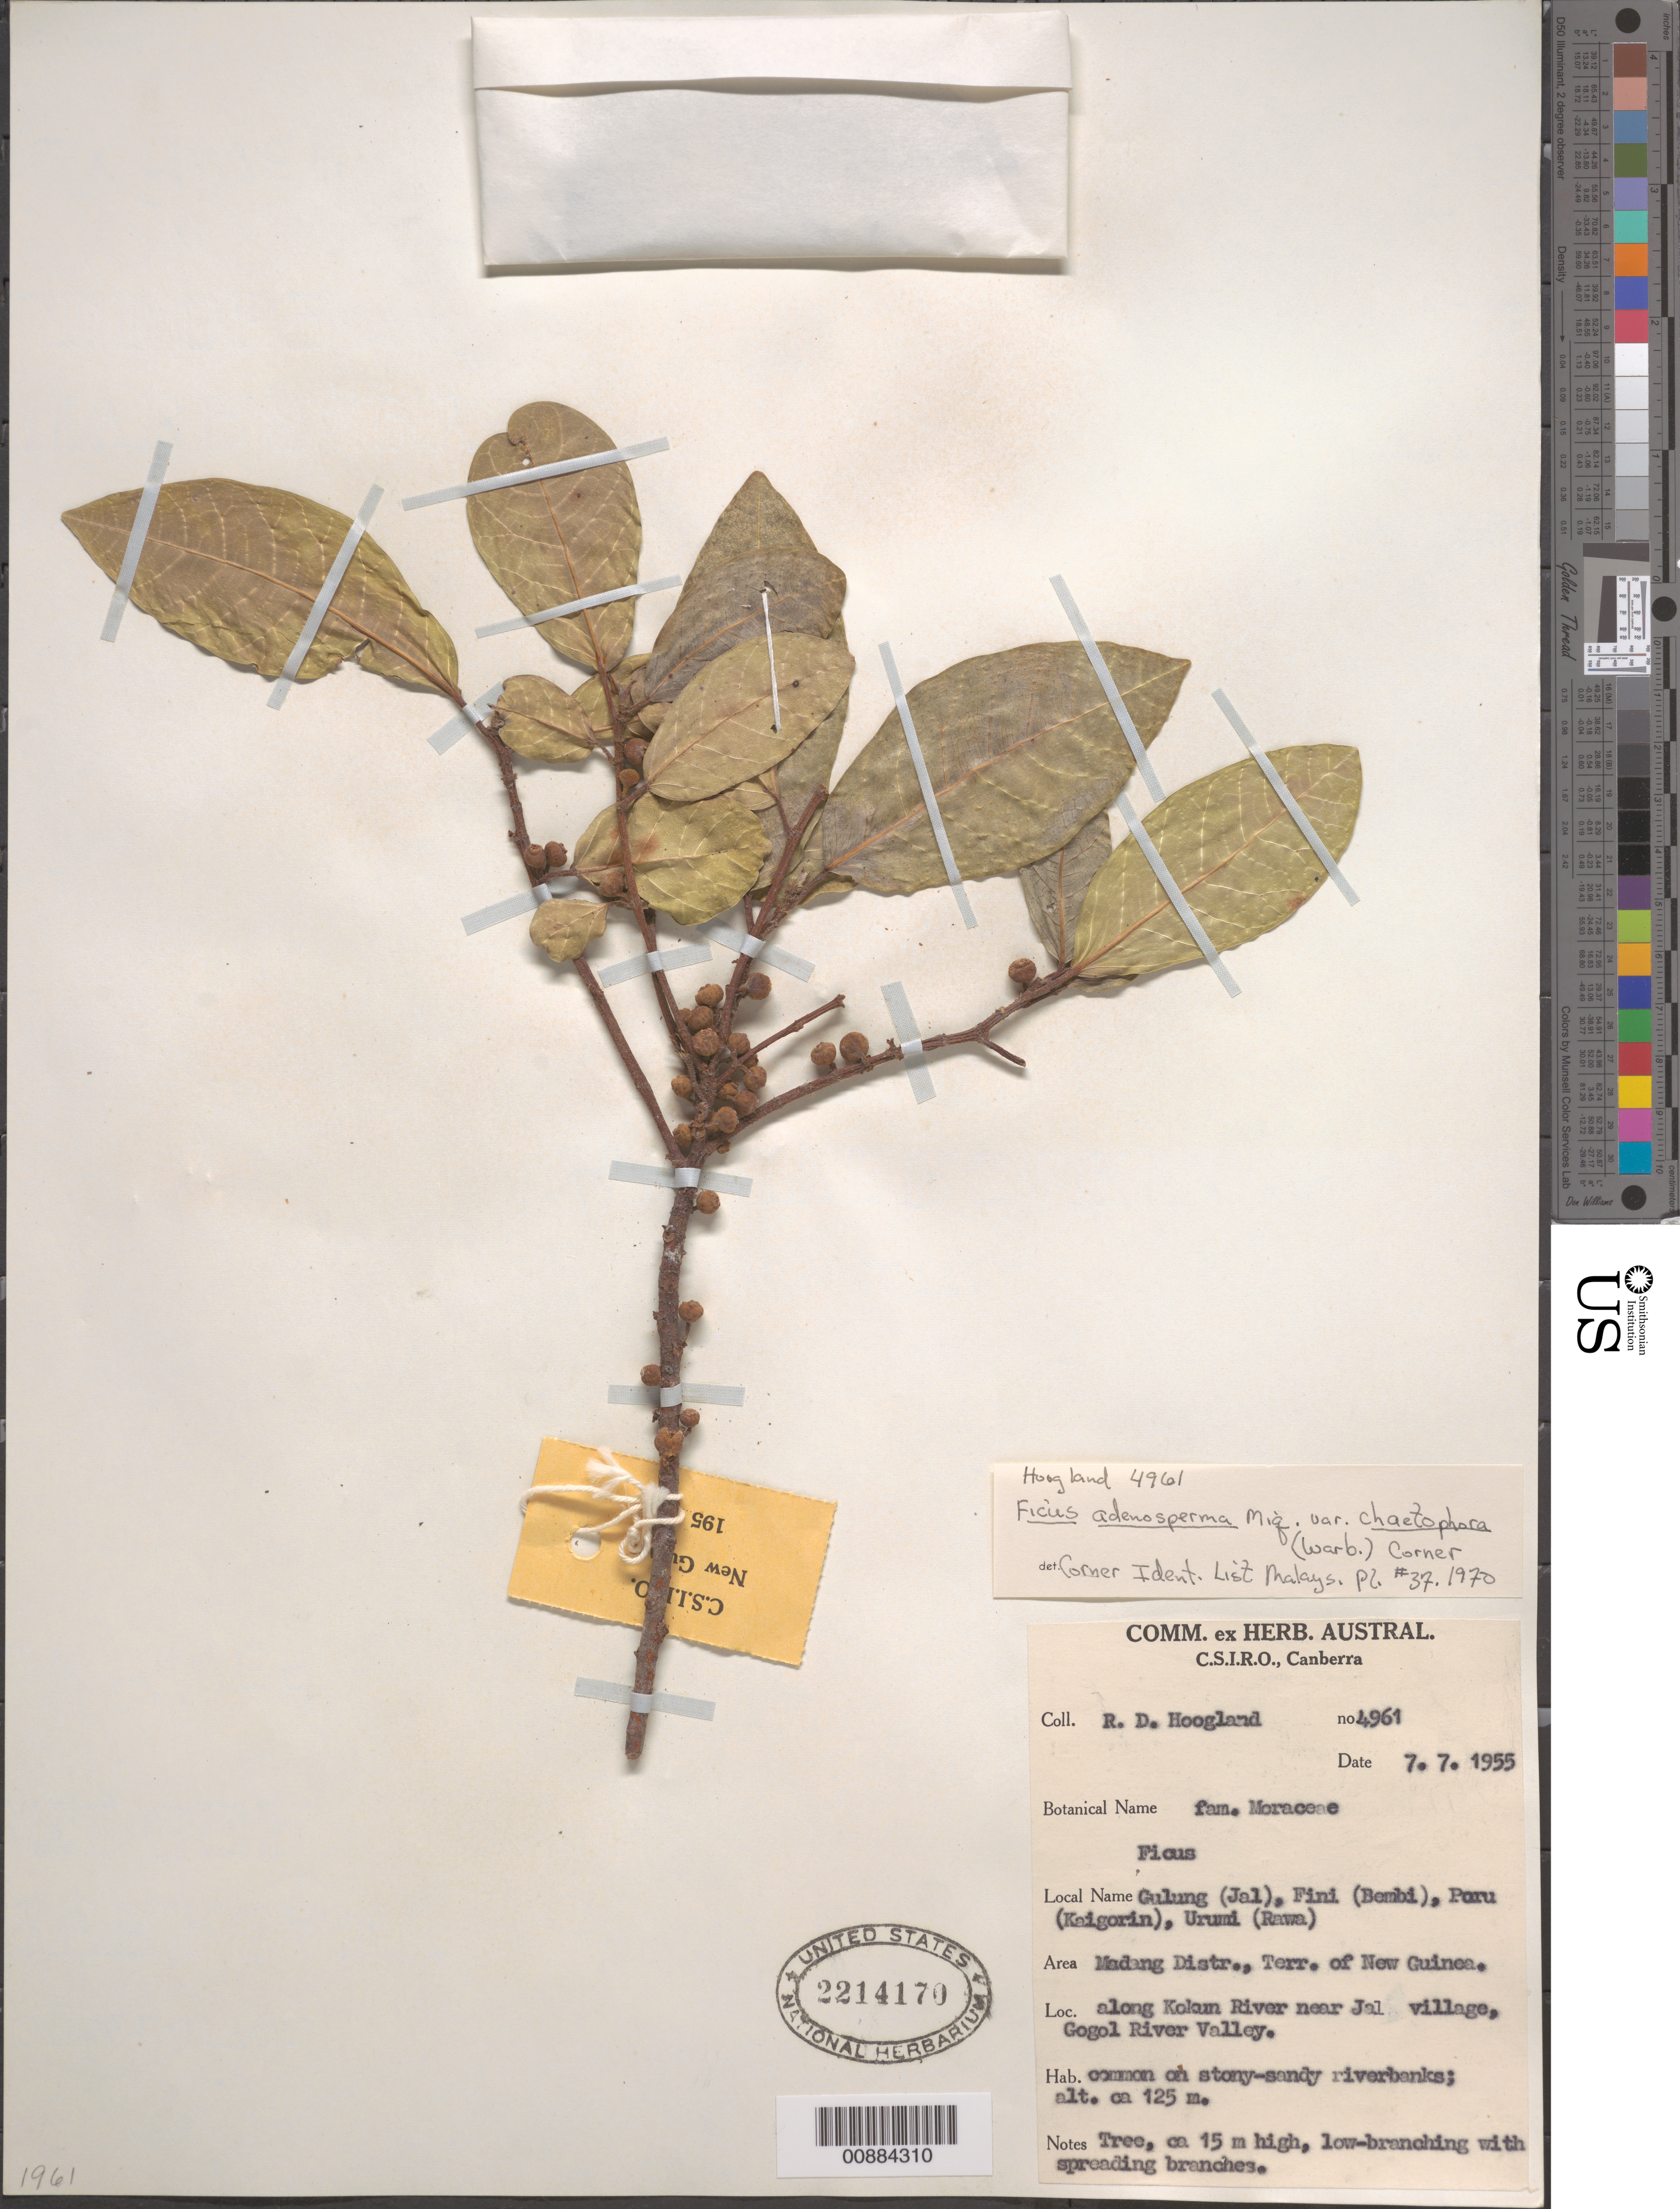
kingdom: Plantae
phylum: Tracheophyta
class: Magnoliopsida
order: Rosales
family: Moraceae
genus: Ficus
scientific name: Ficus adenosperma var. chaetophora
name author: (Warb.) Corner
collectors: R. D. Hoogland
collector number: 4961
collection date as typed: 07 Jul 1955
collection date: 1955-07-07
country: Papua New Guinea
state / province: Madang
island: New Guinea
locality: Along Kolam River near Jal village, Gogol River Valley. Madang Distr., Terr. Of New Guinea.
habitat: Common on stony-sandy riverbanks.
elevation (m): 125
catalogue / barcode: US 2214170